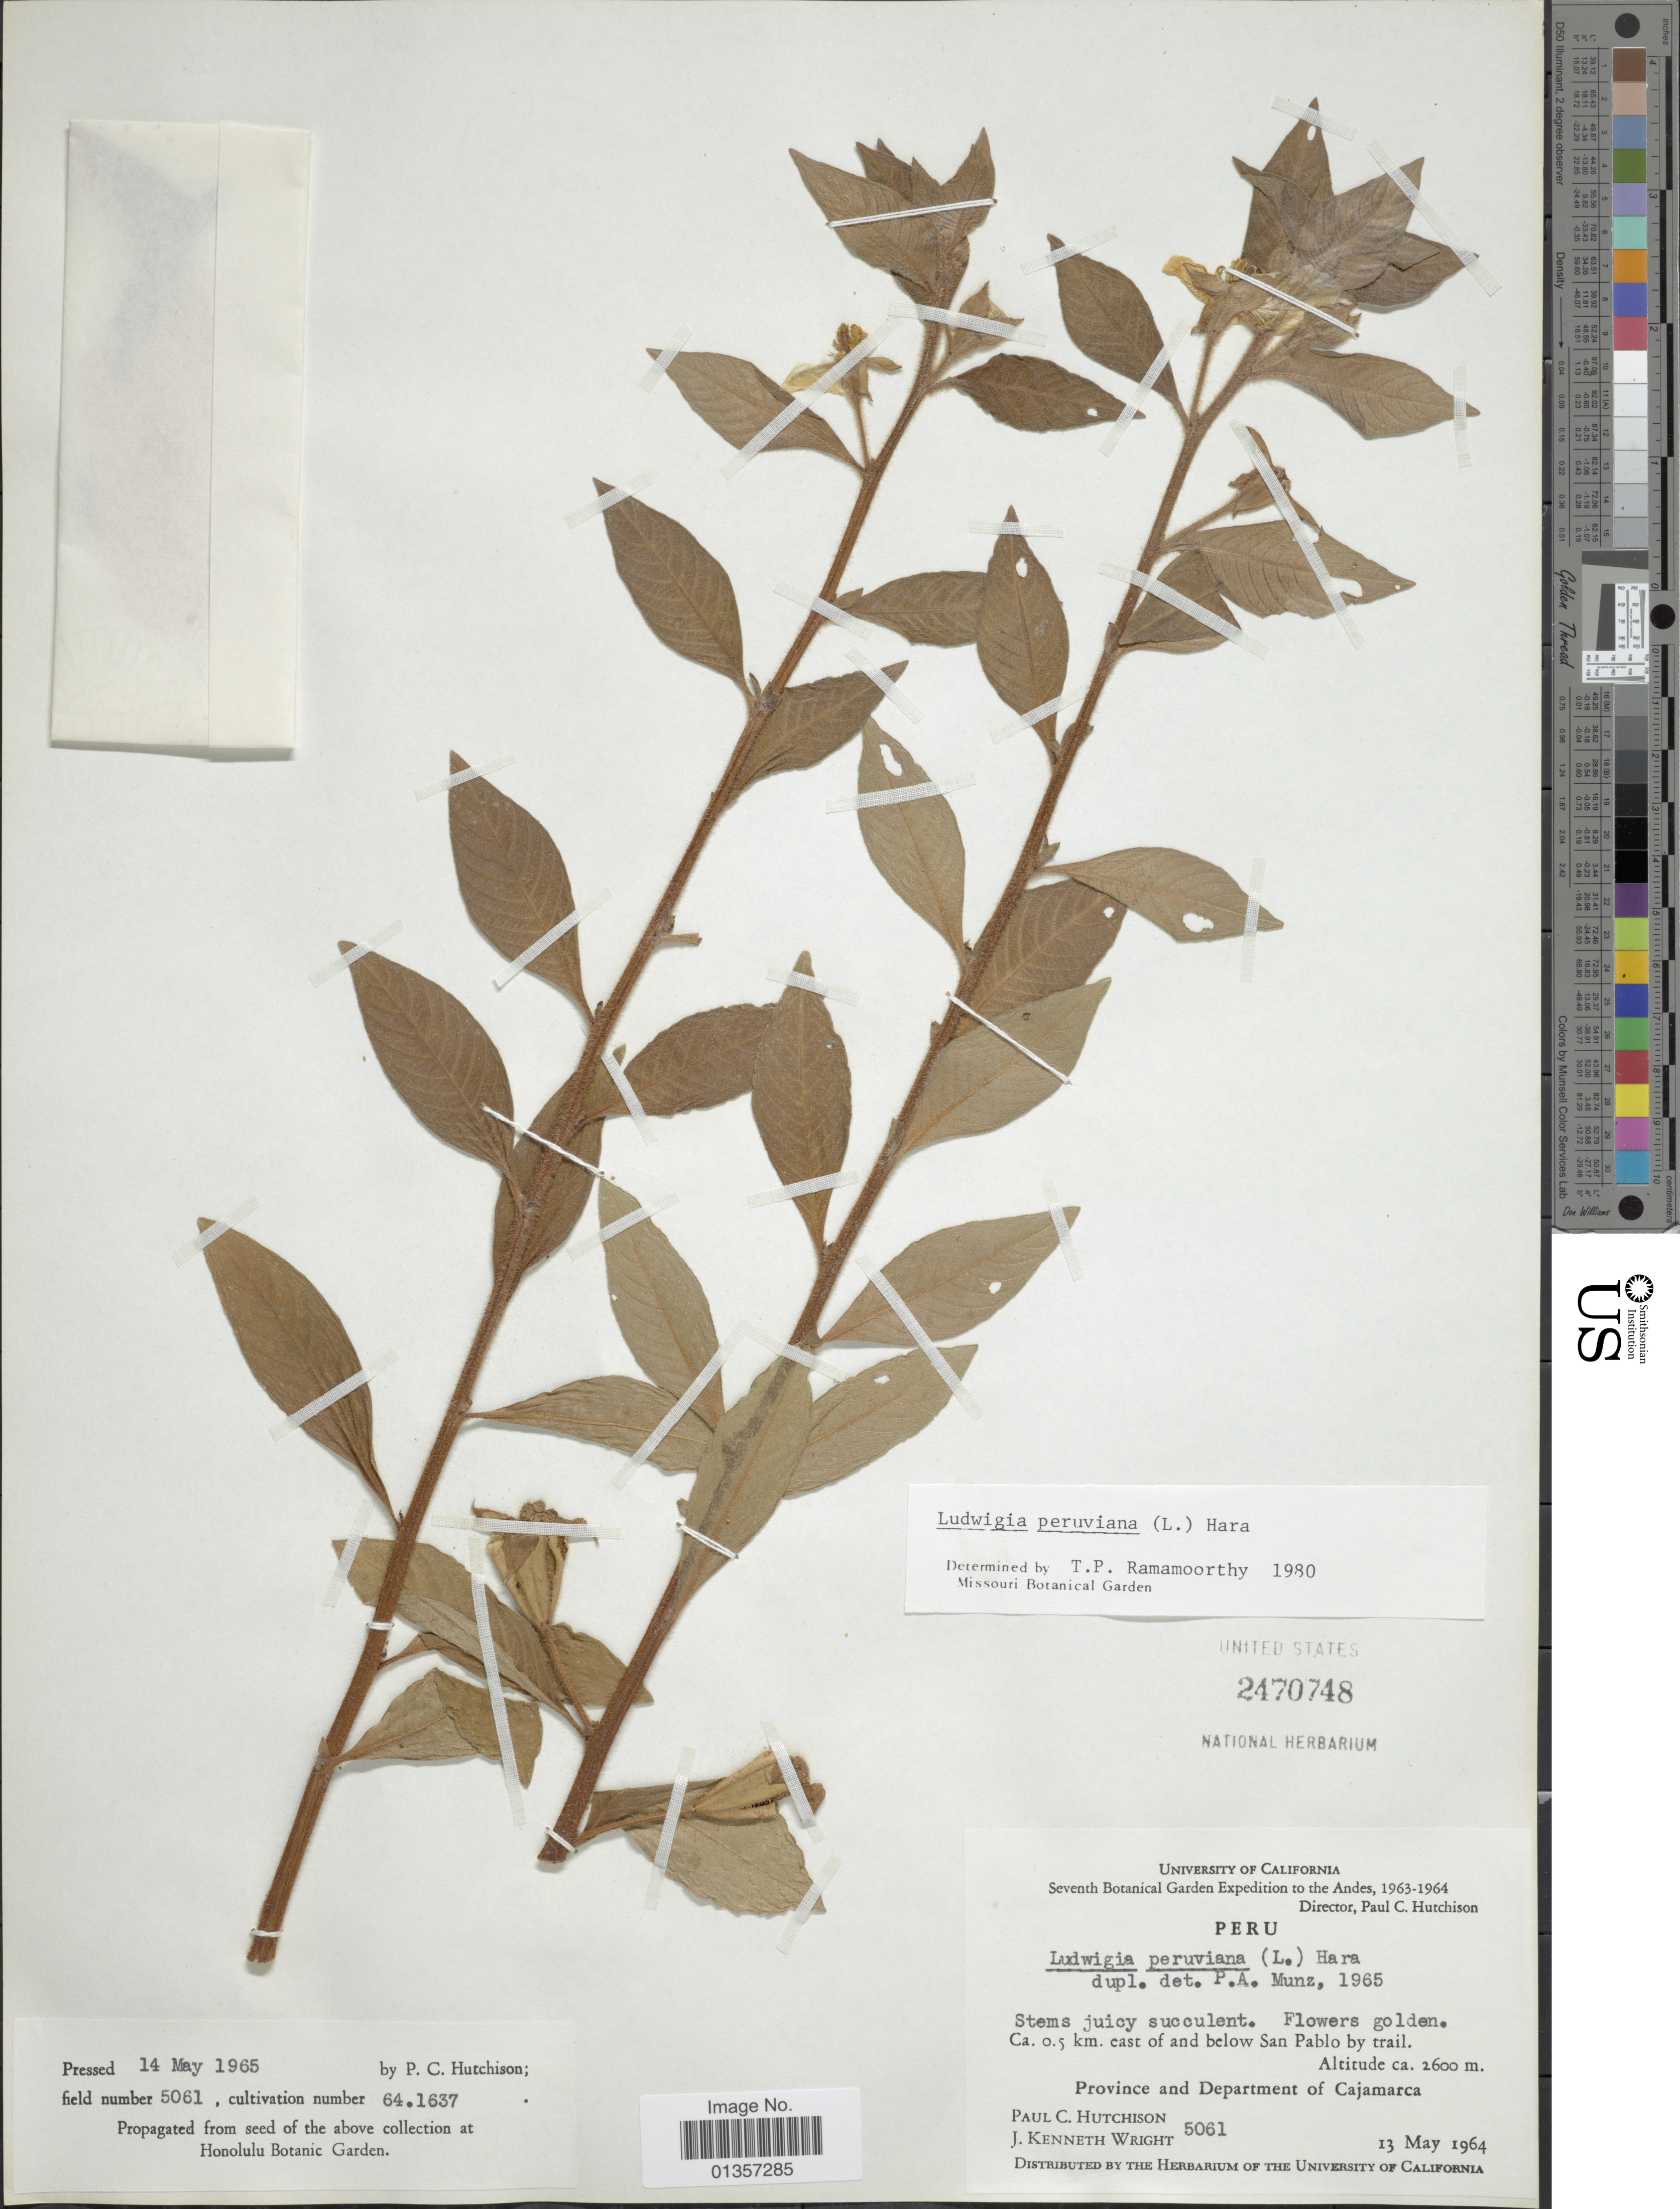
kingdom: Plantae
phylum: Tracheophyta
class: Magnoliopsida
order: Myrtales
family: Onagraceae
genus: Ludwigia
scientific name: Ludwigia peruviana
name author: (L.) H. Hara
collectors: P. C. Hutchison & J. K. Wright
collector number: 5061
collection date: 1964-05-13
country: Peru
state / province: Cajamarca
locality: Ca. 0.5 km. east of and below San Pablo by trail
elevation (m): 2600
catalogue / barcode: US 2470748